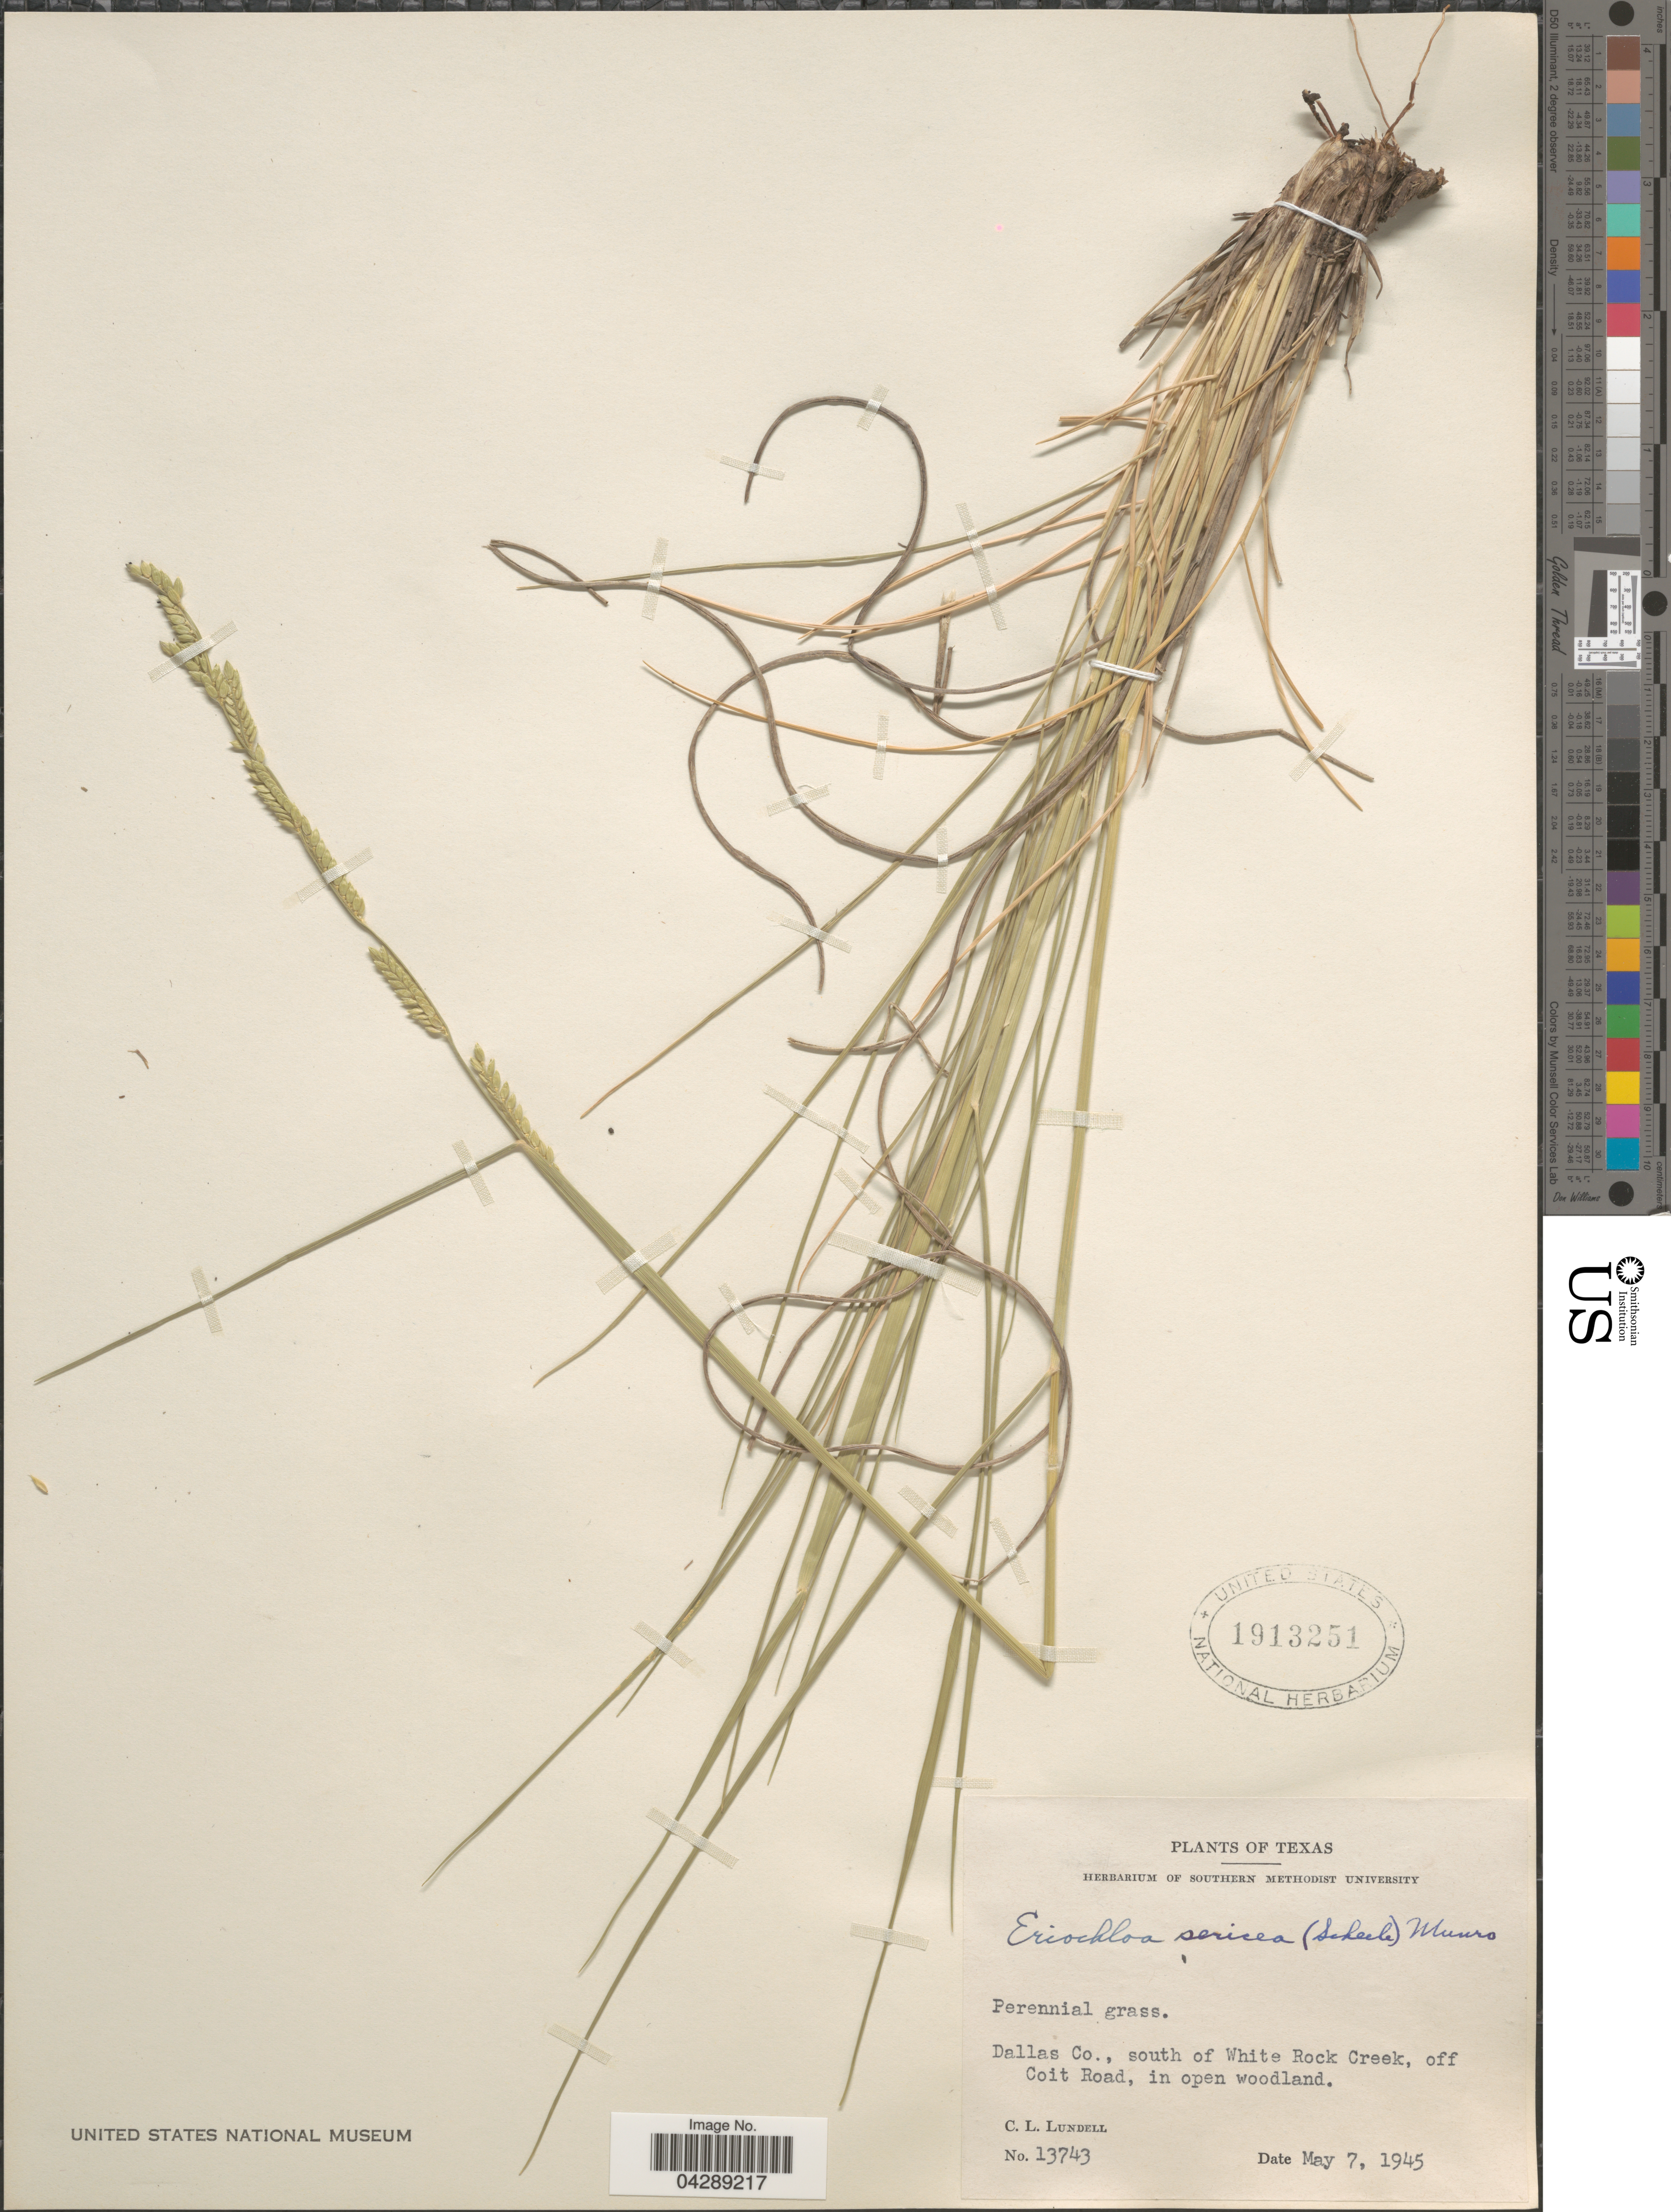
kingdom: Plantae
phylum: Tracheophyta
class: Liliopsida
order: Poales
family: Poaceae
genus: Eriochloa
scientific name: Eriochloa sericea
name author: (Scheele) Munro ex Vasey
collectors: C. L. Lundell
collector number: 13743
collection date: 1945-05-07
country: United States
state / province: Texas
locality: Dallas Co., south of White Rock Creek, off Coit Road, in open woodland.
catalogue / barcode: US 1913251